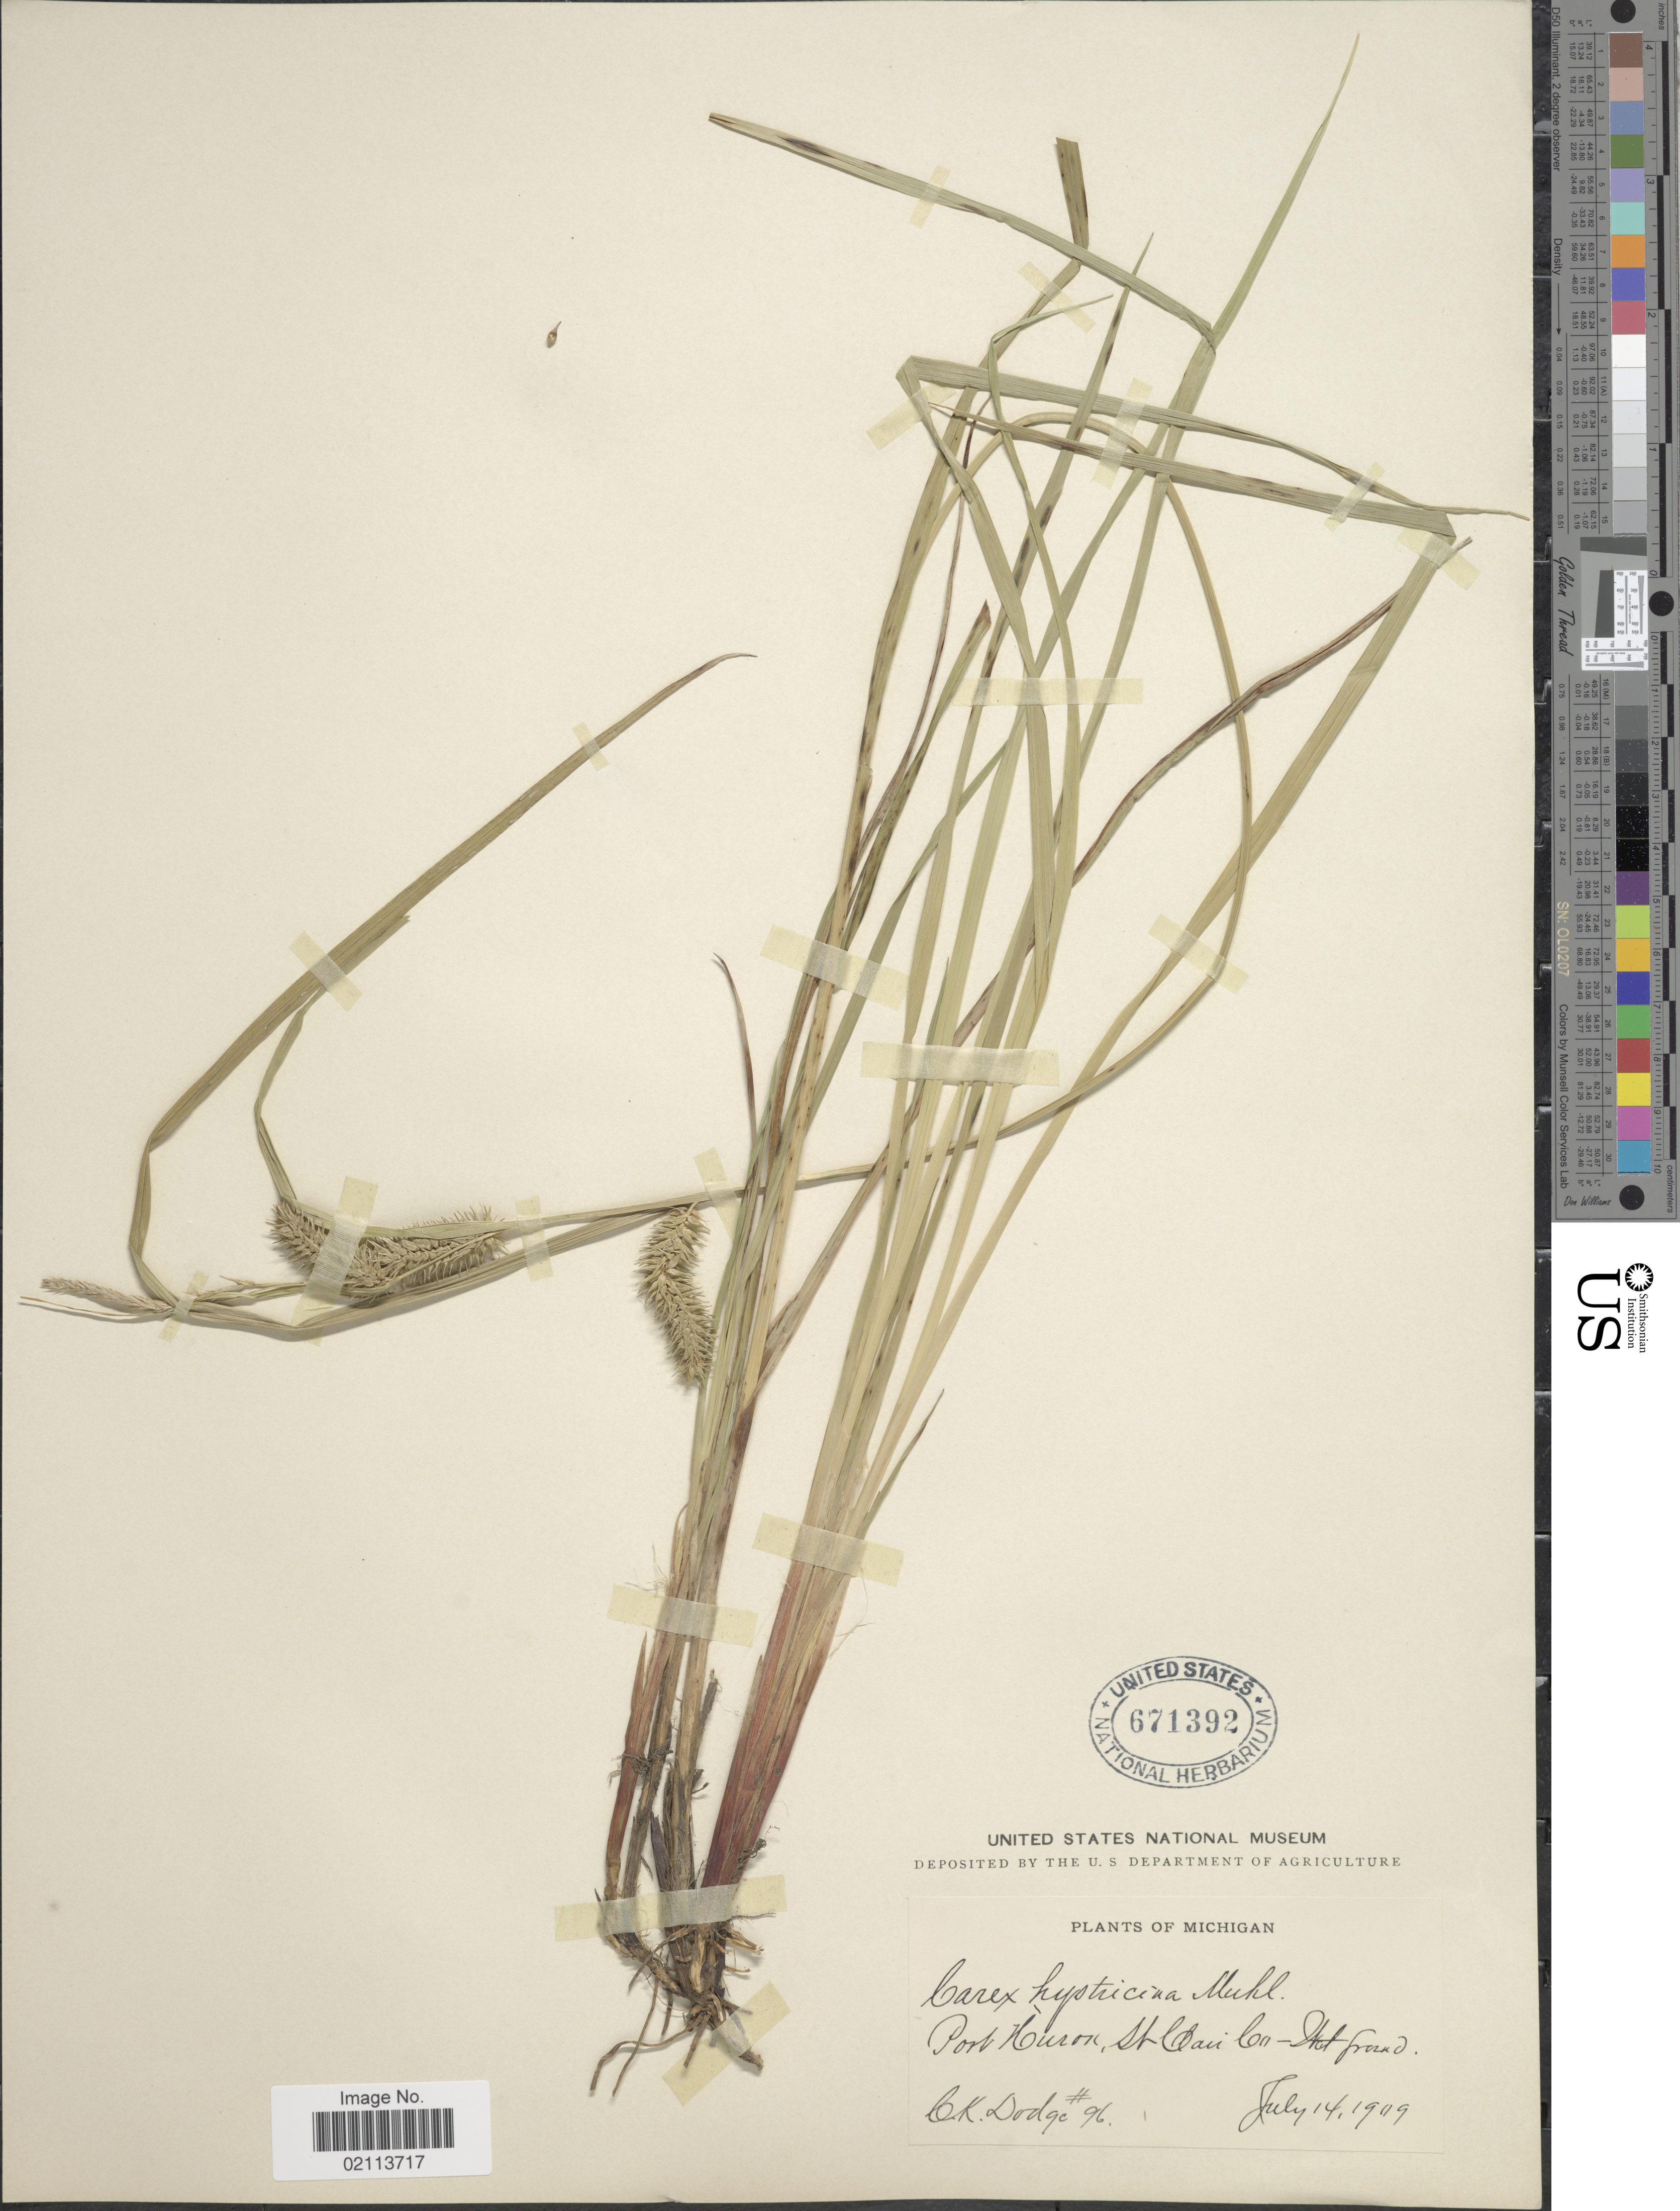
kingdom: Plantae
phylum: Tracheophyta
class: Liliopsida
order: Poales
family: Cyperaceae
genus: Carex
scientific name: Carex hystericina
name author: Muhl. ex Willd.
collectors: C. Dodge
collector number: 96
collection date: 1909-07-14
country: United States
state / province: Michigan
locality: Port Huron, St. Clan Co.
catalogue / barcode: US 671392